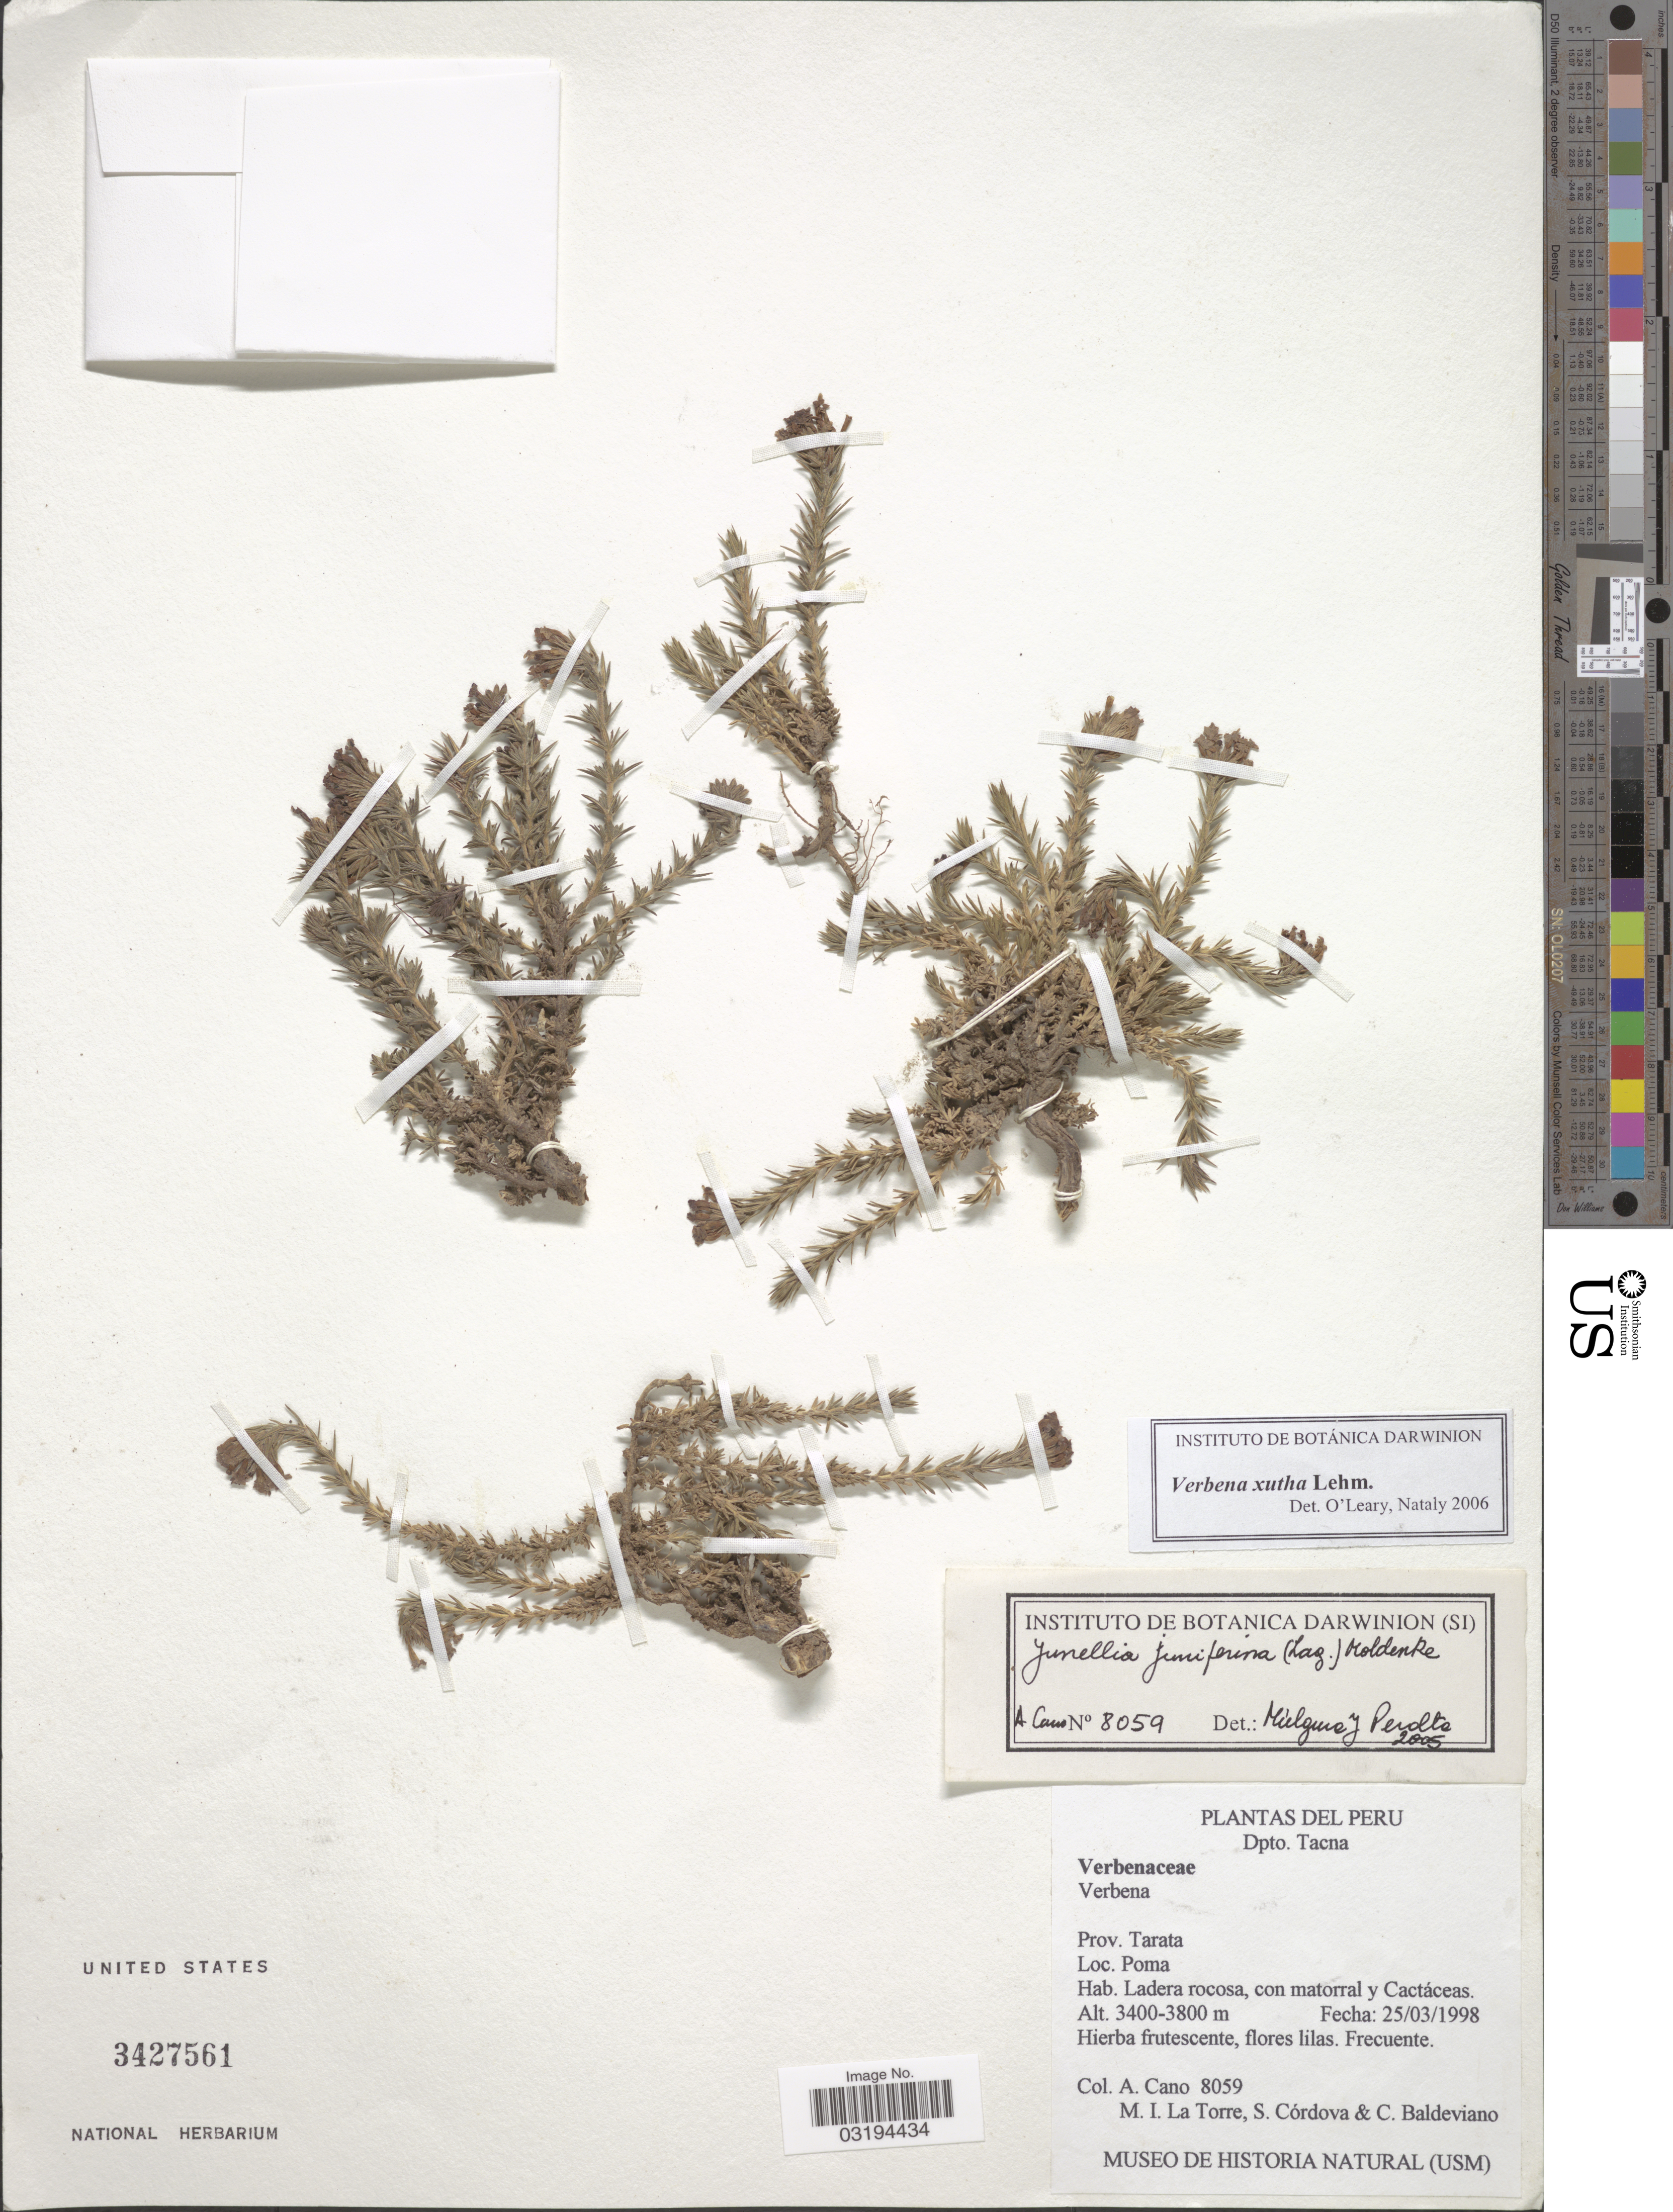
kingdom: Plantae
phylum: Tracheophyta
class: Magnoliopsida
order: Lamiales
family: Verbenaceae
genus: Verbena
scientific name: Verbena xutha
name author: Lehm.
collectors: A. Cano, M. La Torre, S. Cordova & C. Baldeviano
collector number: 8059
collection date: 1998-03-25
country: Peru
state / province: Tacna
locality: Dpto. Tacna, Prov. Tarata, Poma.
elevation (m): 3400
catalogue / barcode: US 3427561